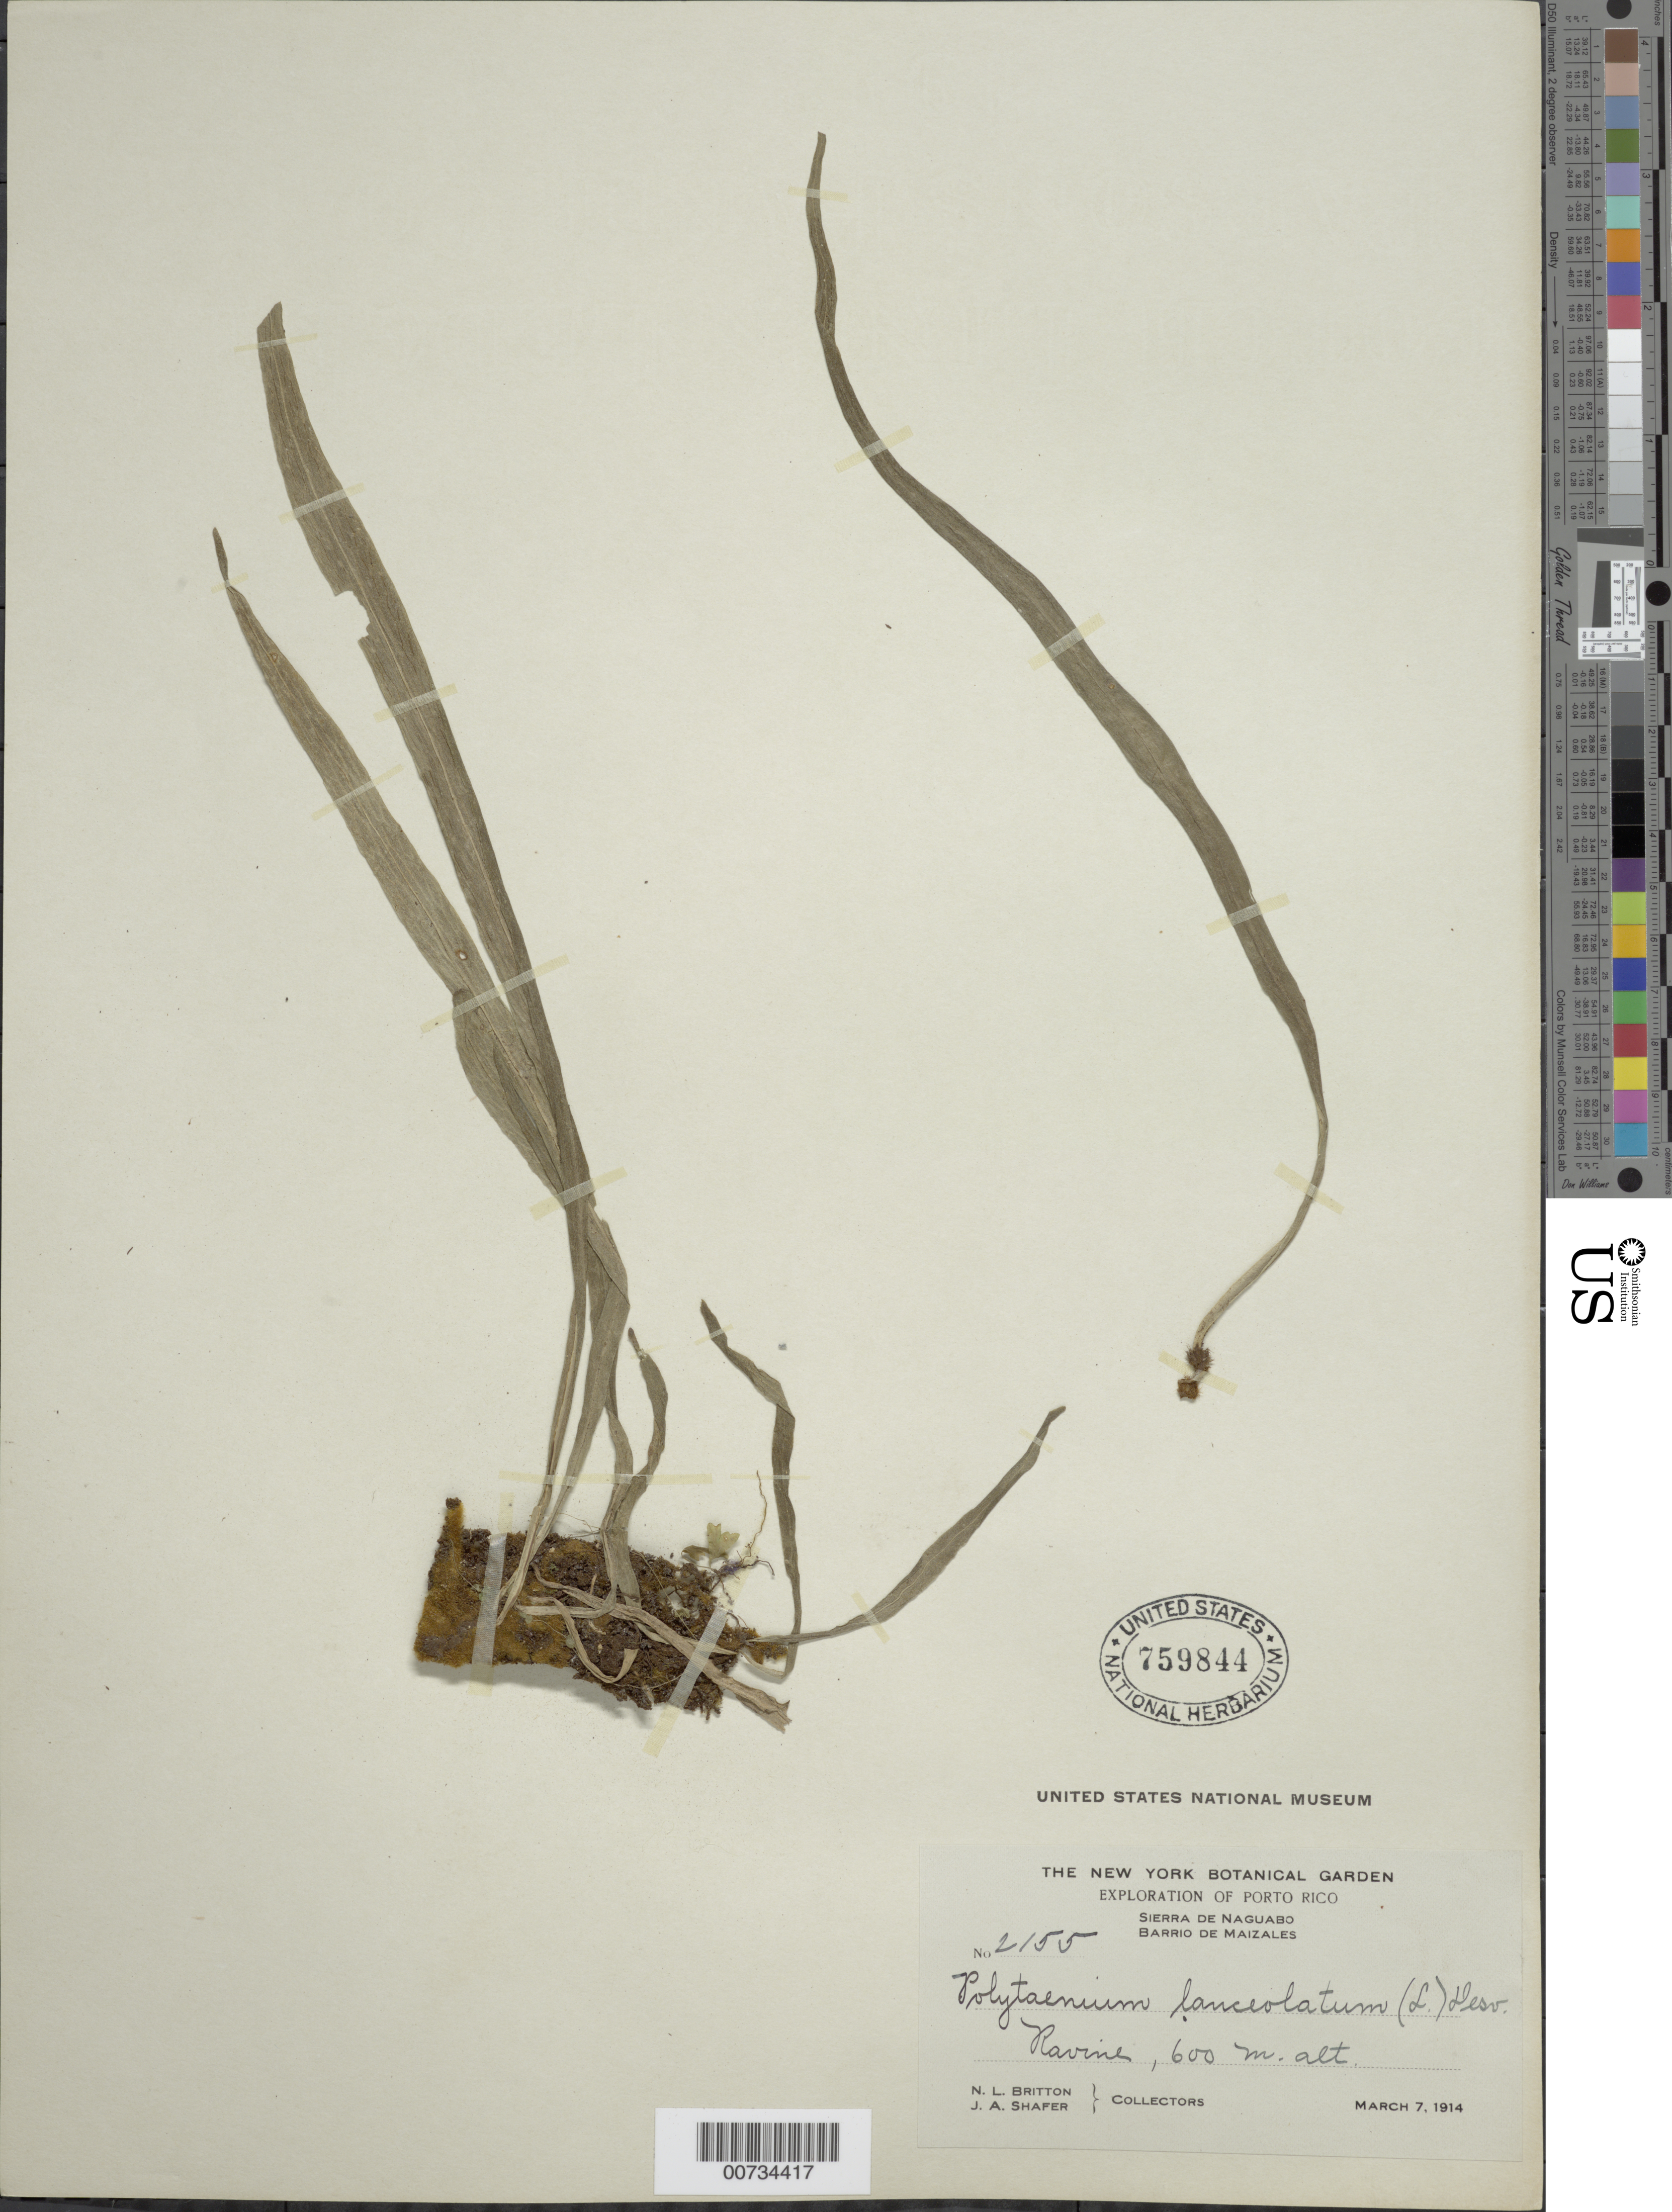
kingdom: Plantae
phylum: Tracheophyta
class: Polypodiopsida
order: Polypodiales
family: Pteridaceae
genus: Polytaenium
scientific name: Polytaenium lanceolatum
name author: (L.) Desv.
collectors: N. Britton & J. A. Shafer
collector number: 2155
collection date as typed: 07 Mar 1914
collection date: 1914-03-07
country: Puerto Rico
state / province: Naguabo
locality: Sierra de Naguabo, Barrio de Maizales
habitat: Ravine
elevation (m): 600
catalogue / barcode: US 759844